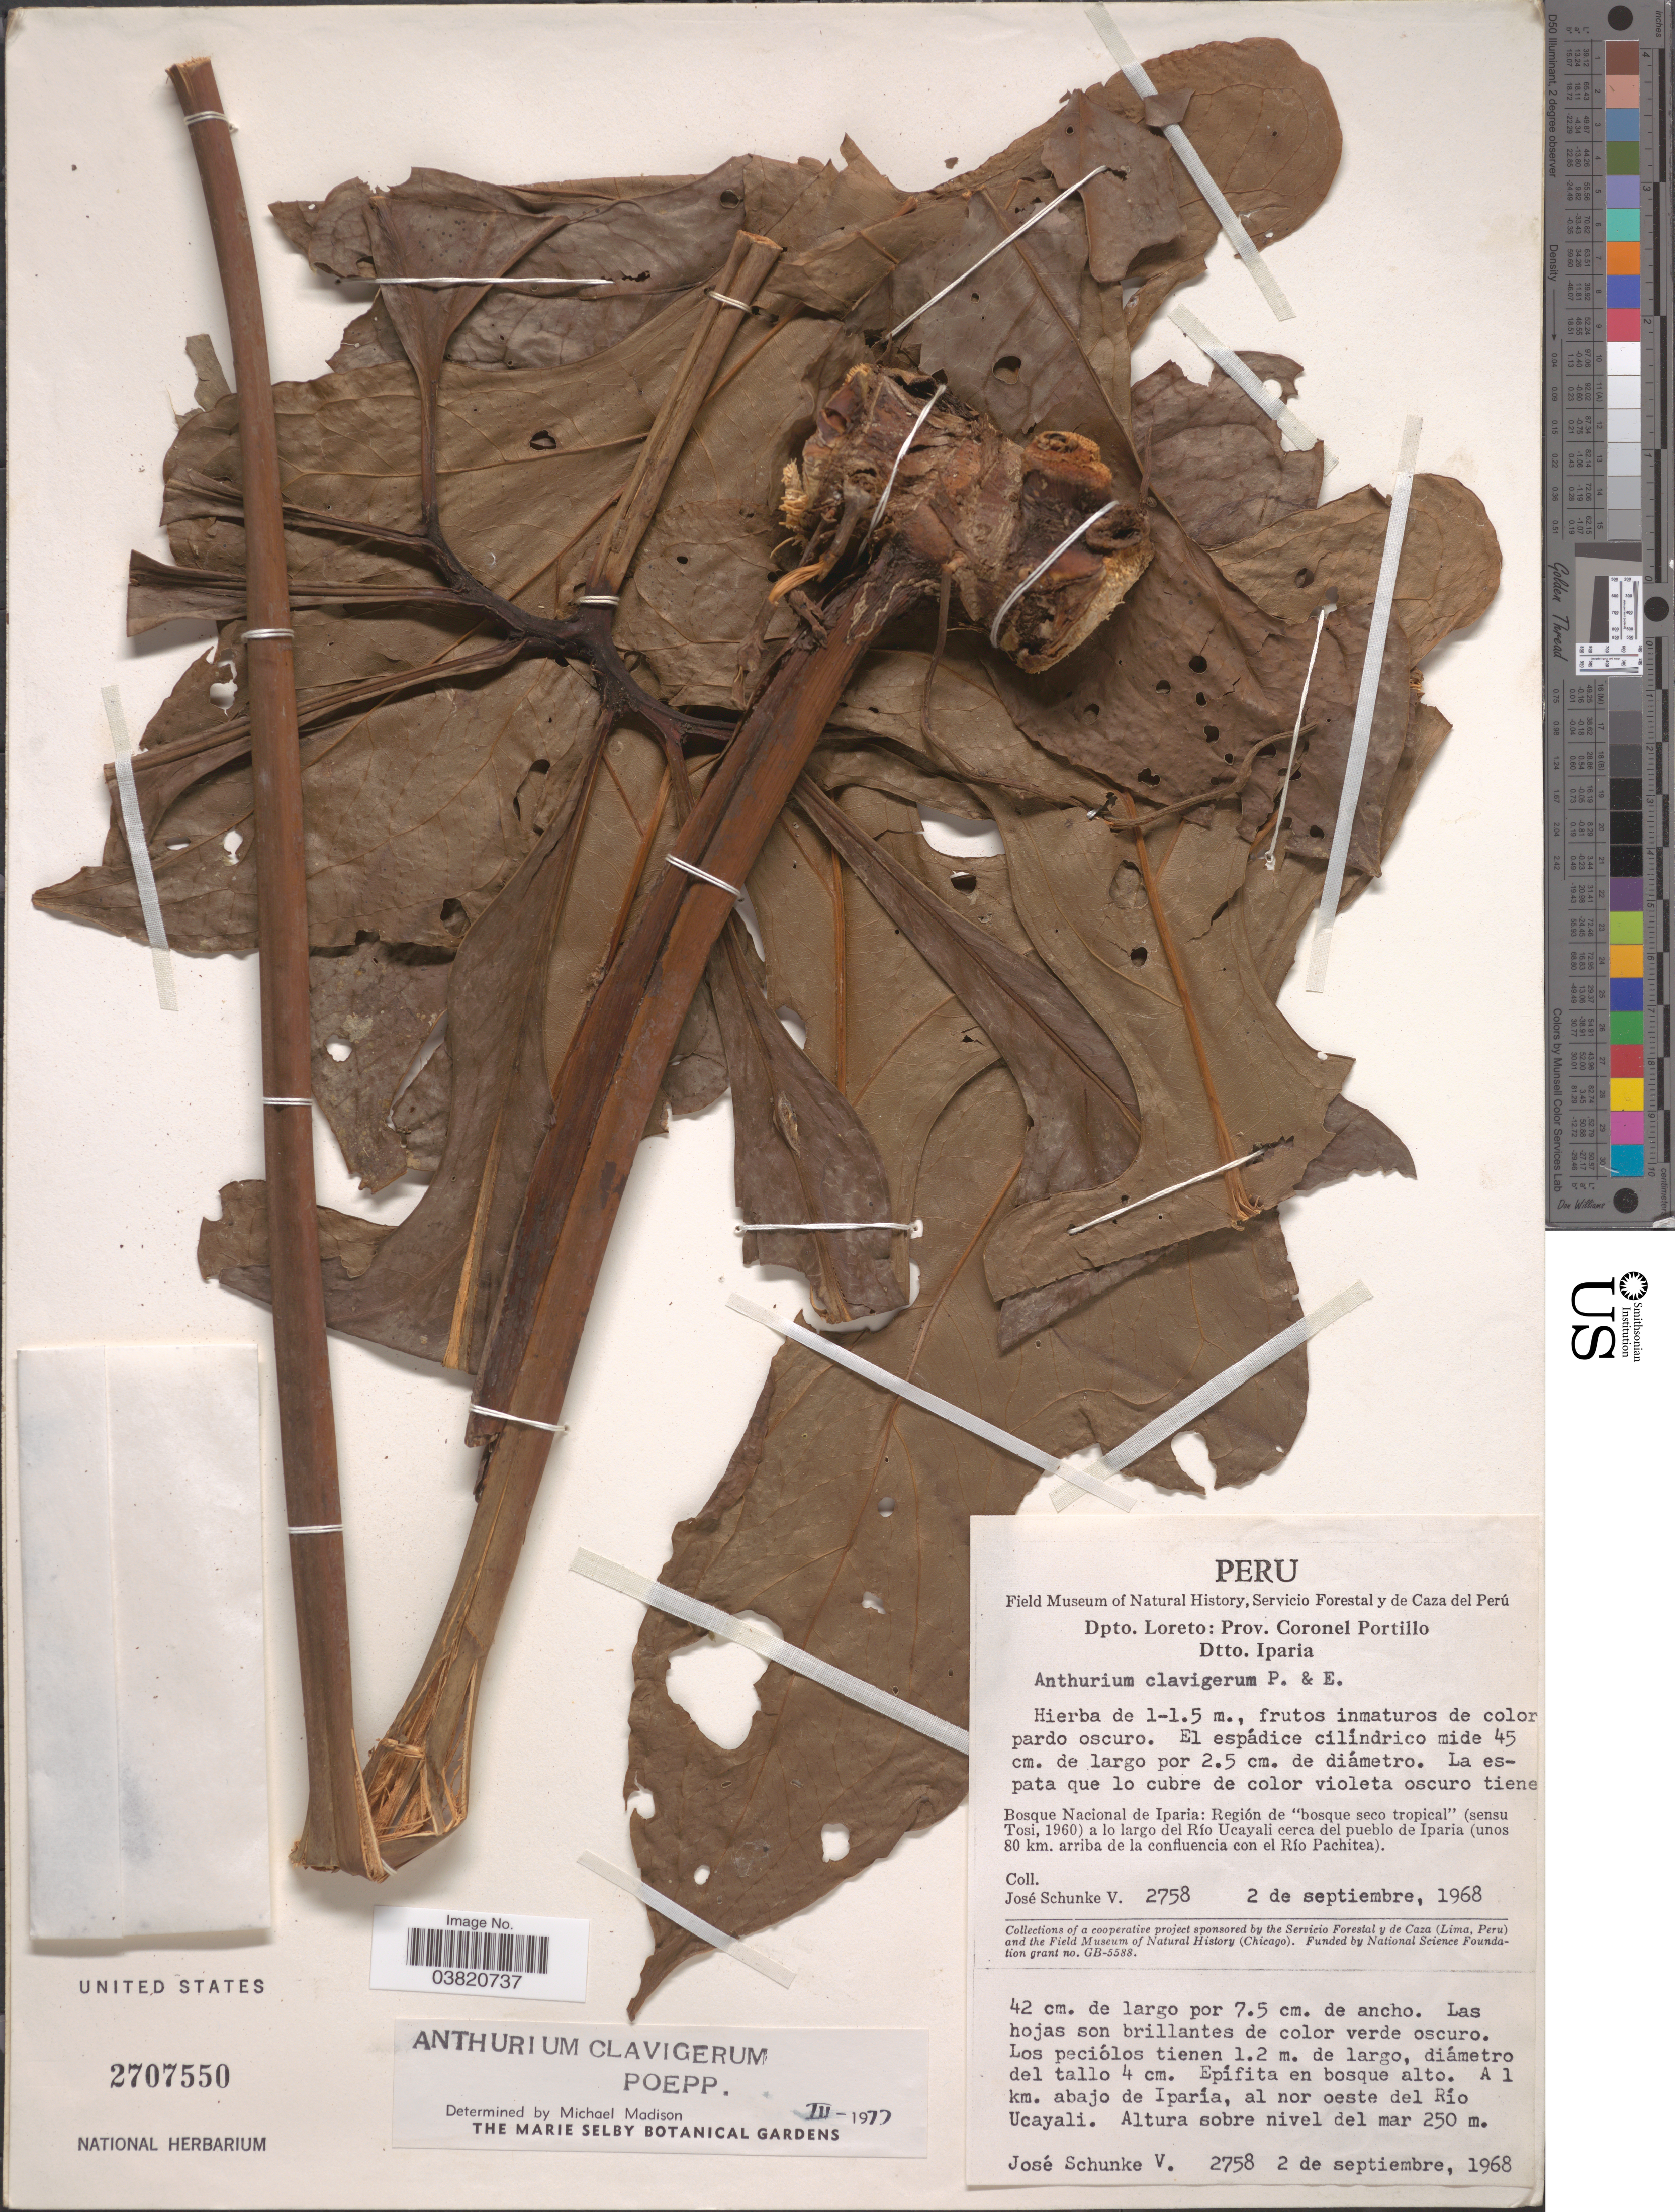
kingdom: Plantae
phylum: Tracheophyta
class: Liliopsida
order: Alismatales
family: Araceae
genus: Anthurium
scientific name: Anthurium clavigerum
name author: Poepp. & Endl.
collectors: J. Schunke Vigo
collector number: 2758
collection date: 1968-09-02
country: Peru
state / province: Loreto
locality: Dpto. Loreto: Prov: Coronel Portillo. Dtto. Iparia. Bosque Nacional de Iparia: Región de "bosque seco tropical" (sensu Tosi, 1960) a lo largo del Río Ucayali cerca del pueblo de Iparia (unos 80 km. arriba de la confluencia con el Río Pachitea). A 1 km. abajo de Iparía, al nor oeste del Río Ucayali.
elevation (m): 250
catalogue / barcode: US 2707550